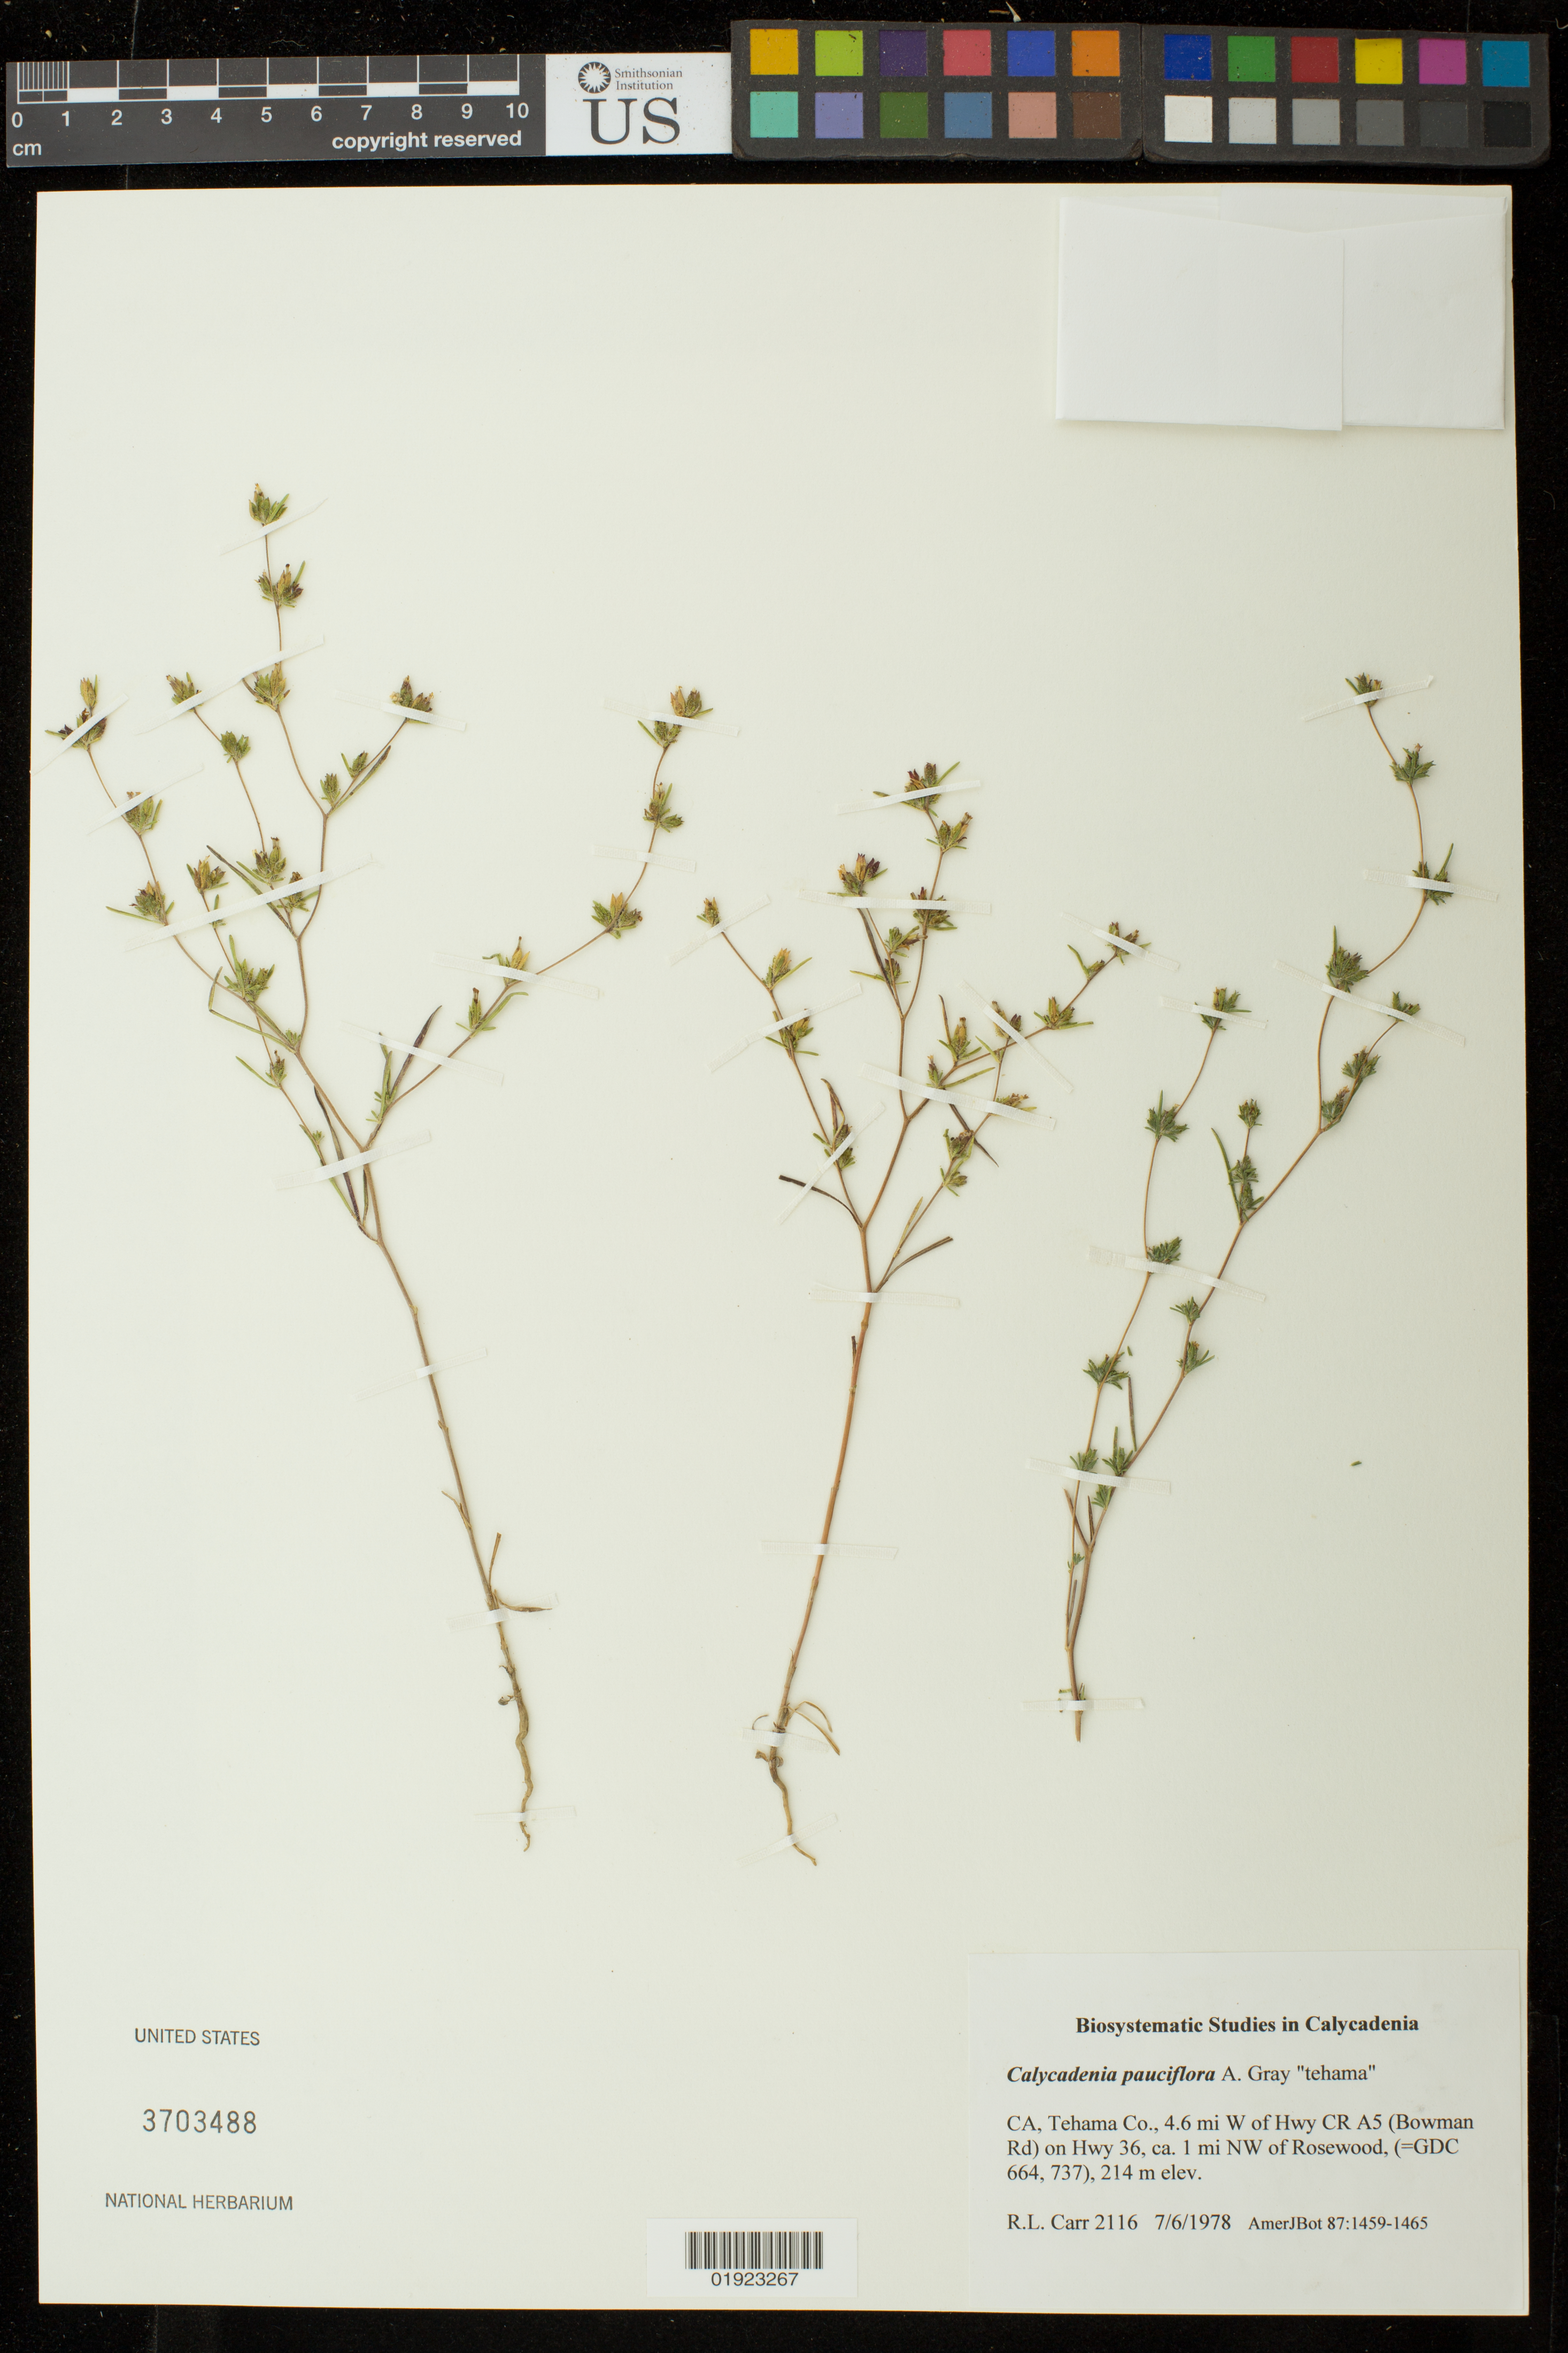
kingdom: Plantae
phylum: Tracheophyta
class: Magnoliopsida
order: Asterales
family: Asteraceae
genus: Calycadenia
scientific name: Calycadenia pauciflora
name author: A. Gray in Emory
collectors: R. Carr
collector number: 2116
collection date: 1978-07-06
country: United States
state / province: California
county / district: Tehama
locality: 4.6 mi W of Hwy CR A5 (Bowman Rd) on Hwy 36, ca. 1 mi NW of Rosewood.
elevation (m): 214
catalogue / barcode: US 3703488